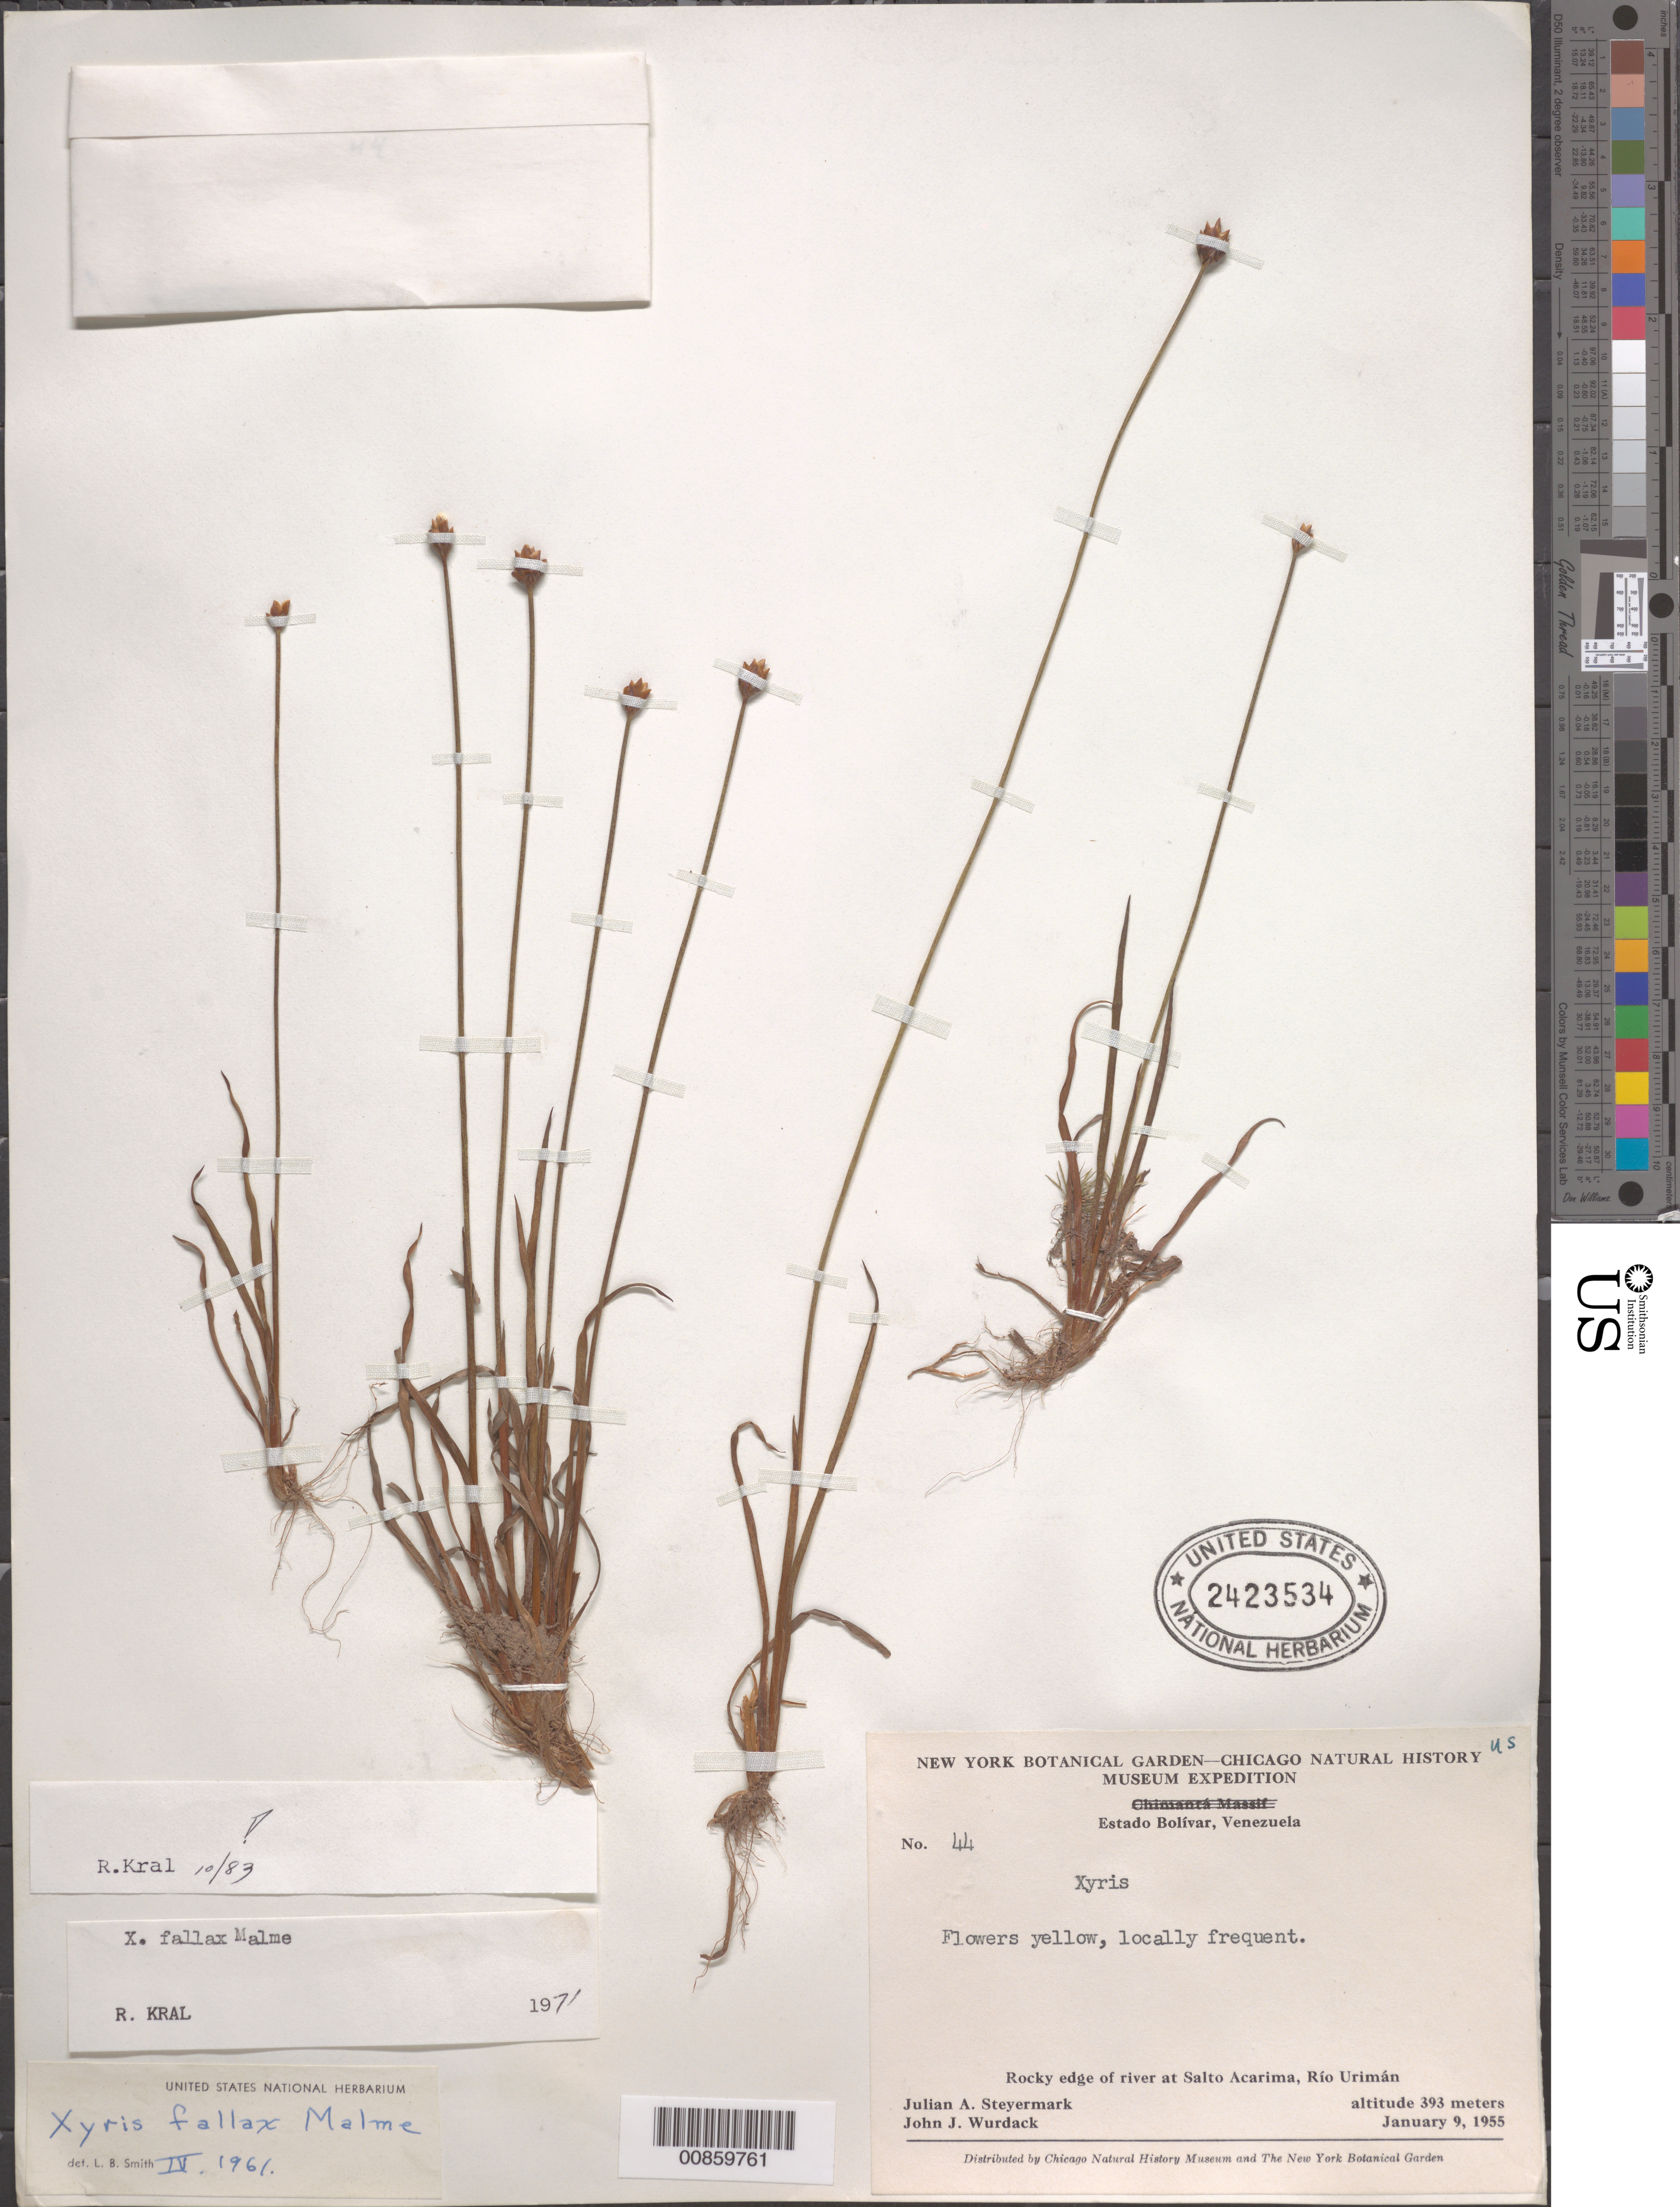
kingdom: Plantae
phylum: Tracheophyta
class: Liliopsida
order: Poales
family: Xyridaceae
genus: Xyris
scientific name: Xyris fallax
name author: Malme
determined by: Kral, Robert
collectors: J. Steyermark & J. J. Wurdack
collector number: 55 44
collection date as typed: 9-Jan-55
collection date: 1955-01-09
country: Venezuela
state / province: Bolívar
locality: Río Urimán, Salto Acarima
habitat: Rocky edge of river.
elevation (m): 393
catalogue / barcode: US 2423534